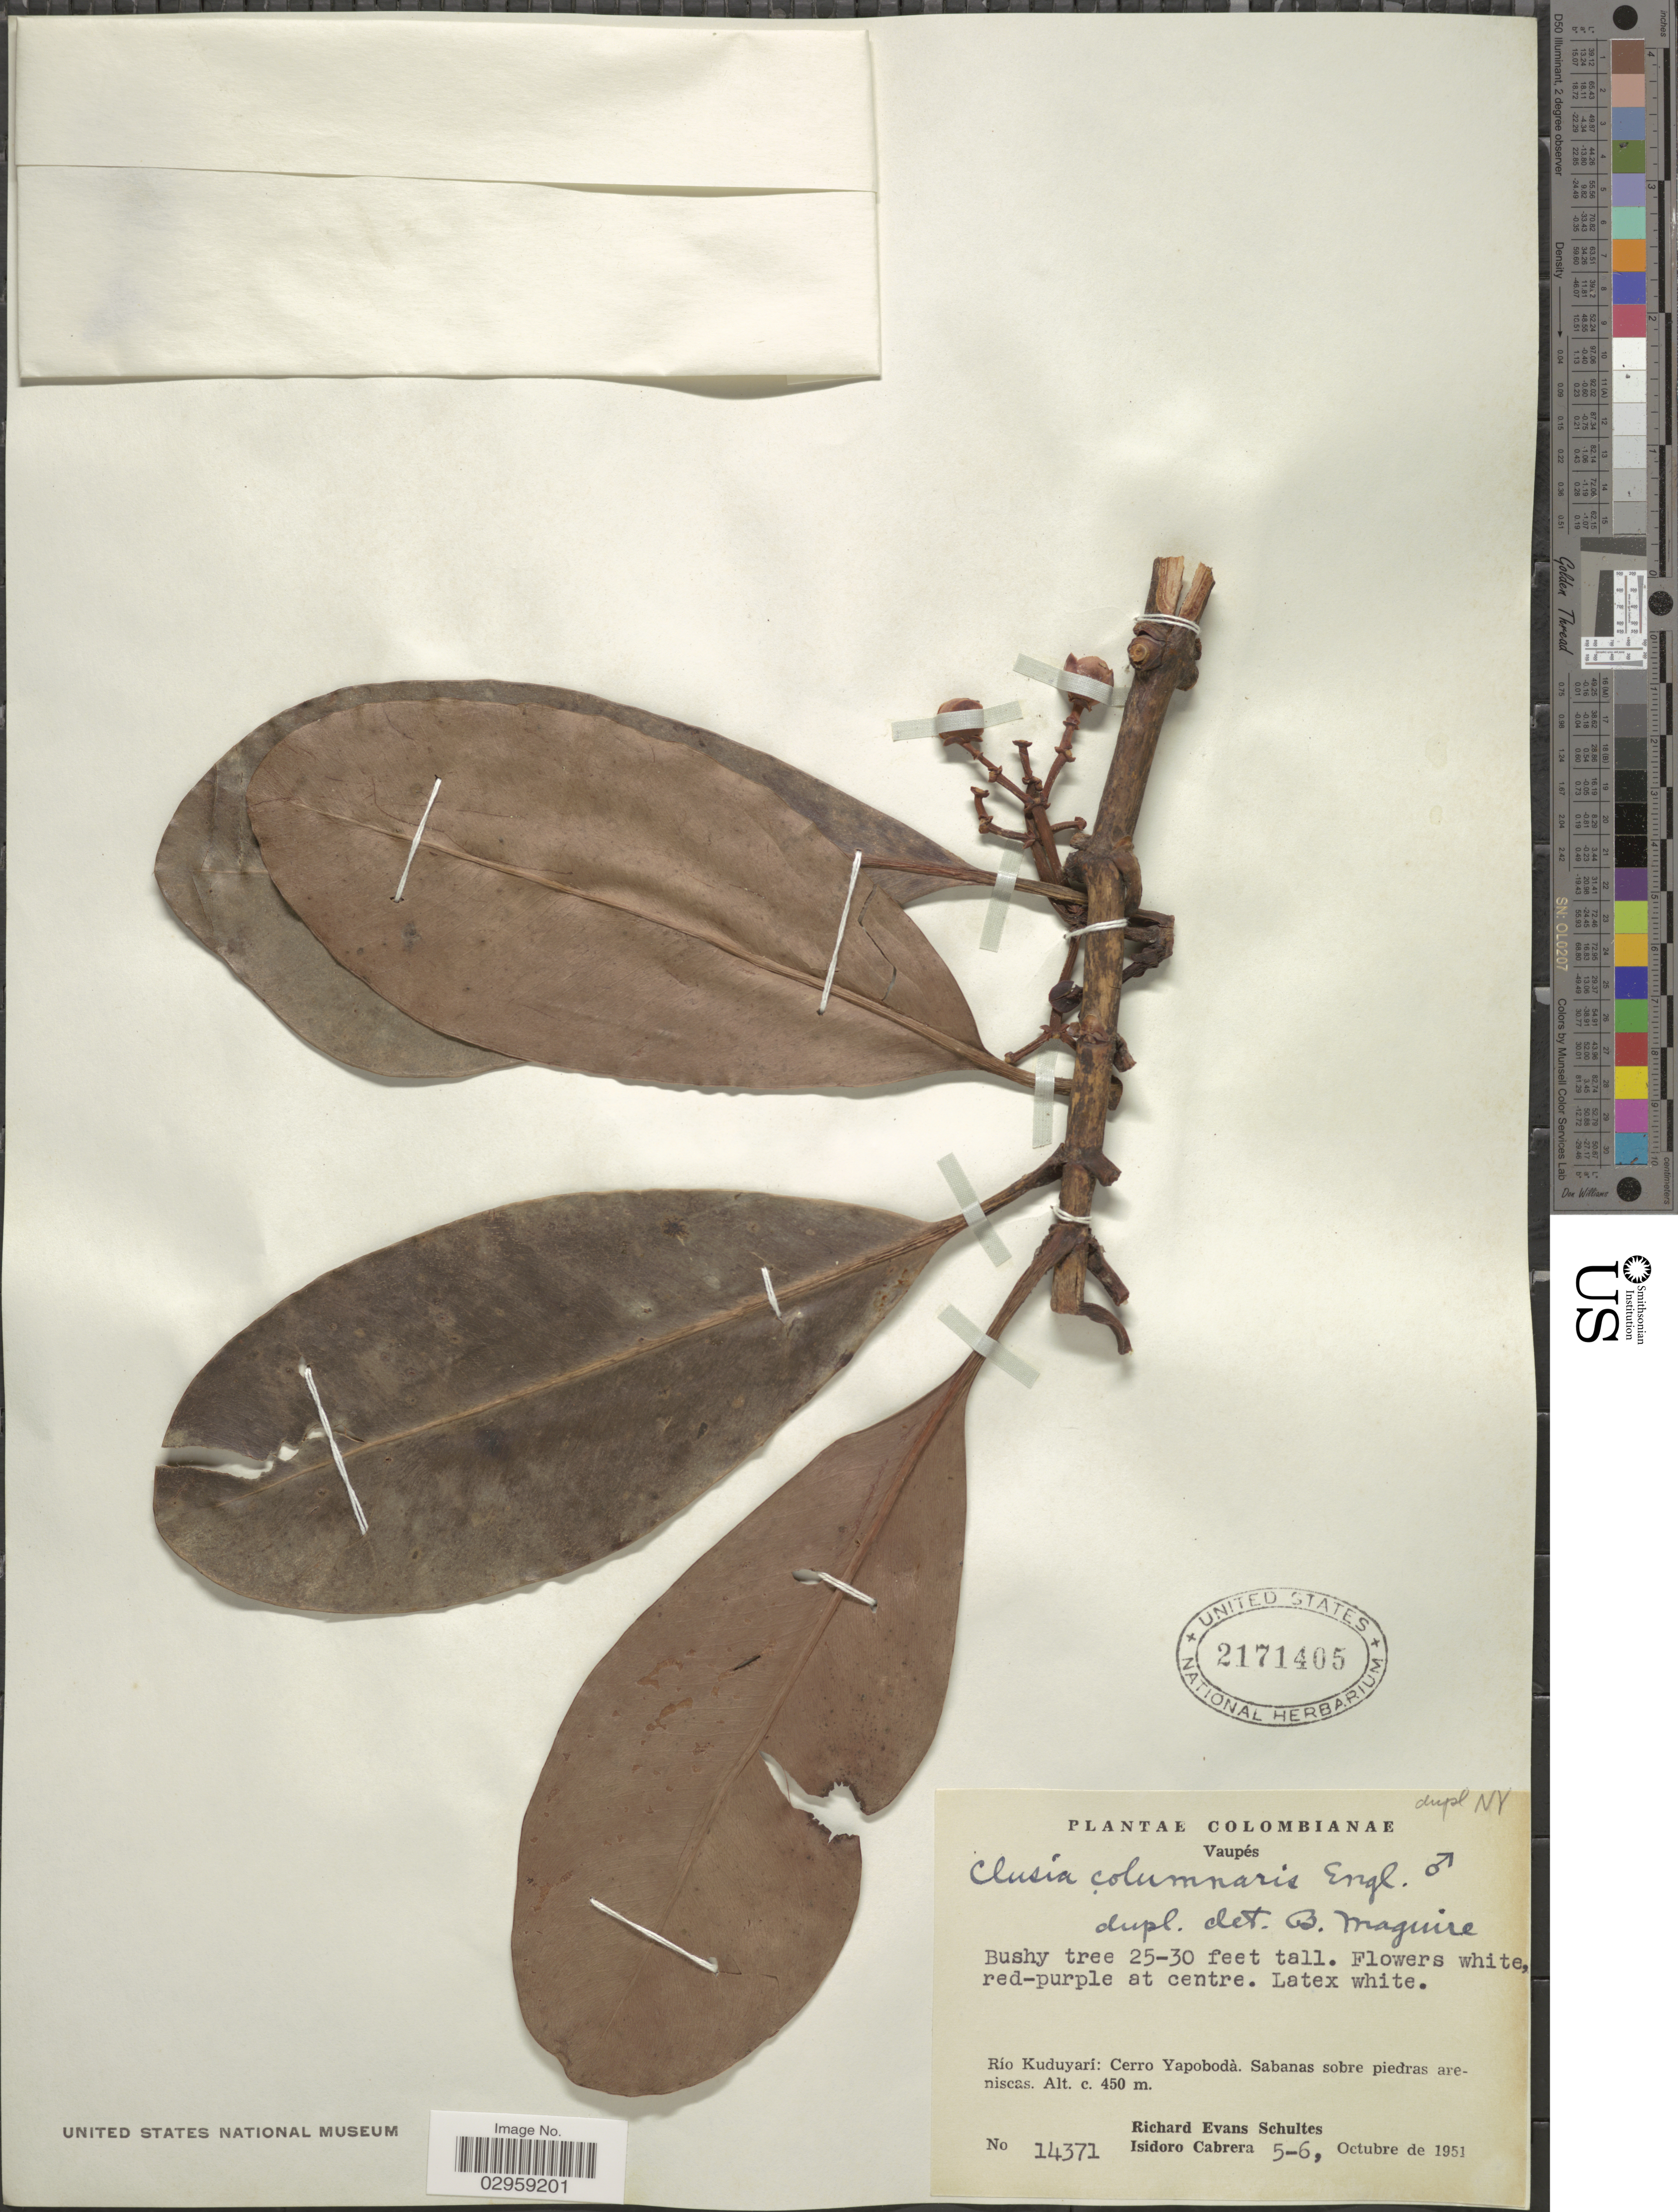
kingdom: Plantae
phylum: Tracheophyta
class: Magnoliopsida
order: Malpighiales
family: Clusiaceae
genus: Clusia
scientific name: Clusia columnaris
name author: Engl.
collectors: R. E. Schultes & I. Cabrera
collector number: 14371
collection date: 1951-10-05/1951-10-06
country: Colombia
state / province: Vaupés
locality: Rio Kuduyarí: Cerro Yapobodà. Sabanas sobre piedras areniscas.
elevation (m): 450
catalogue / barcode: US 2171405